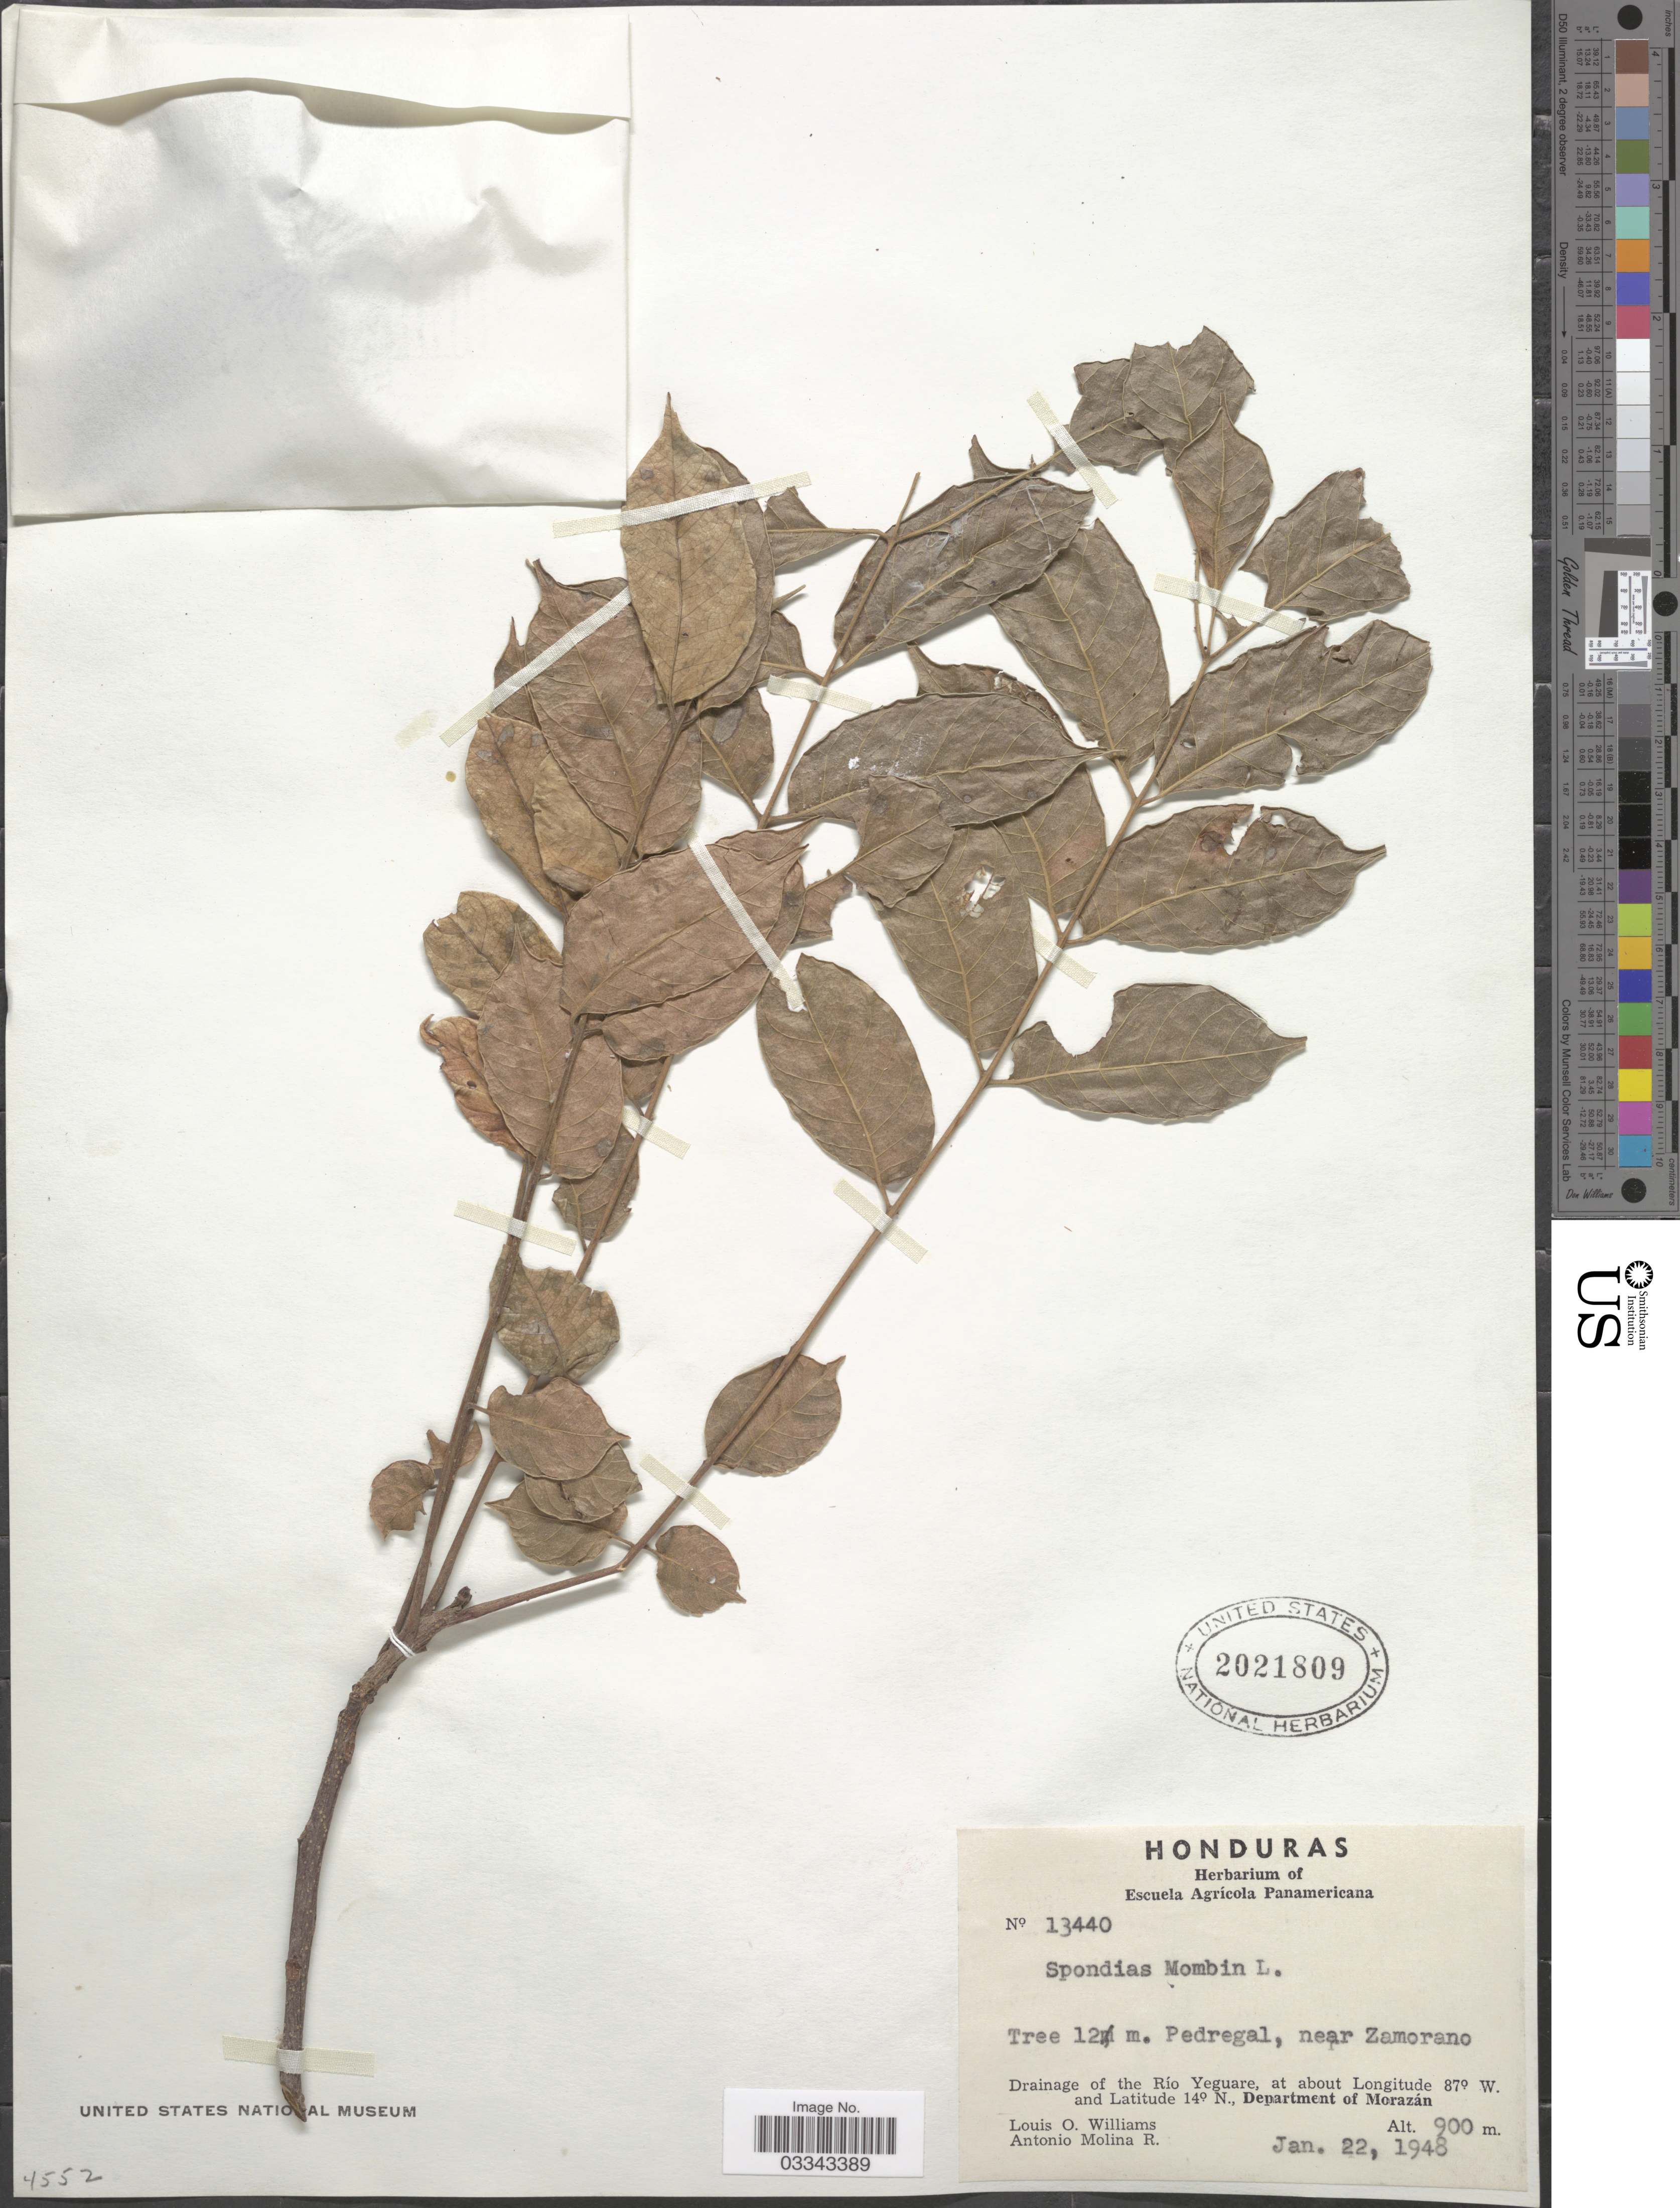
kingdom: Plantae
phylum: Tracheophyta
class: Magnoliopsida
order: Sapindales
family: Anacardiaceae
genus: Spondias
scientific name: Spondias radlkoferi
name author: Donn. Sm.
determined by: Mitchell, John D.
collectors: L. O. Williams & A. Molina R.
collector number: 13440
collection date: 1948-01-22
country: Honduras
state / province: Fco. Morazán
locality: Pedregal, near Zamorano. Drainage of the Río Yeguare, Department of Morazán.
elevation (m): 900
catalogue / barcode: US 2021809